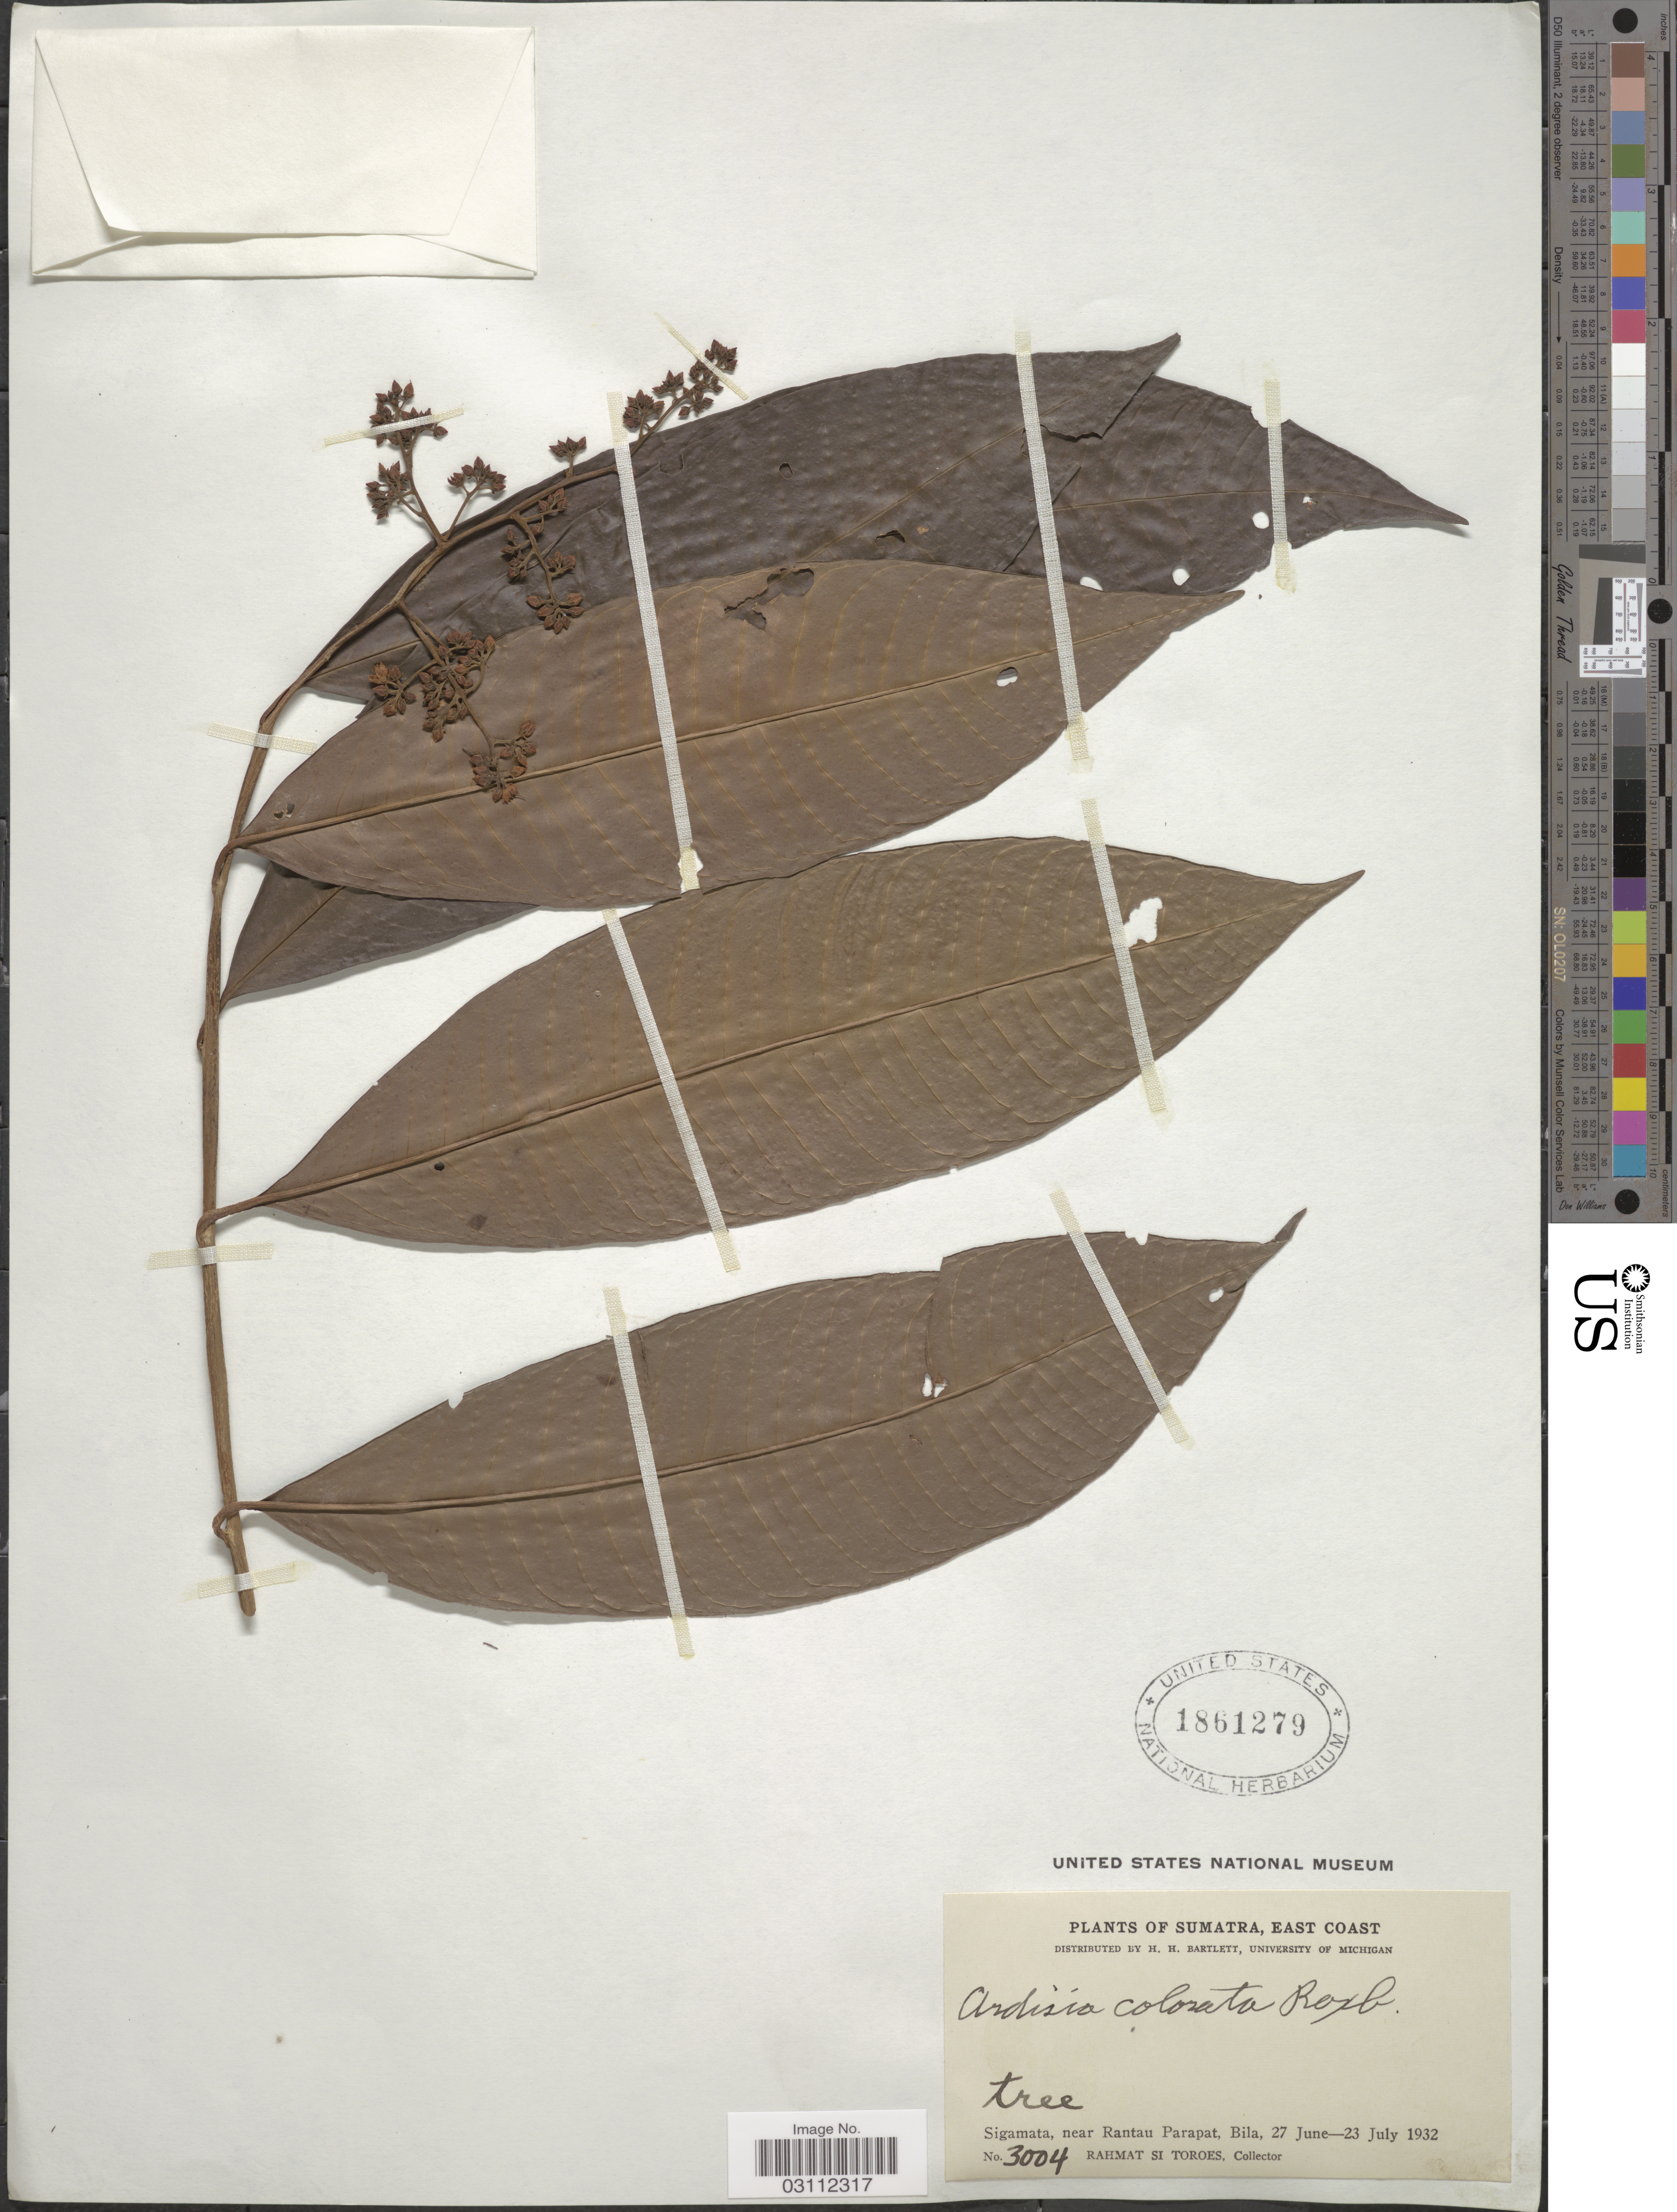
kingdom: Plantae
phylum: Tracheophyta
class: Magnoliopsida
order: Ericales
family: Primulaceae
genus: Ardisia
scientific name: Ardisia colorata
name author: Roxb.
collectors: Rahmat Si Boeea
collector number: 3004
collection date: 1932-06-27/1932-07-23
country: Indonesia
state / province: Sumatra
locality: East Coast. Sigamata, near Rantau Parapat, Bila.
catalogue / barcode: US 1861279